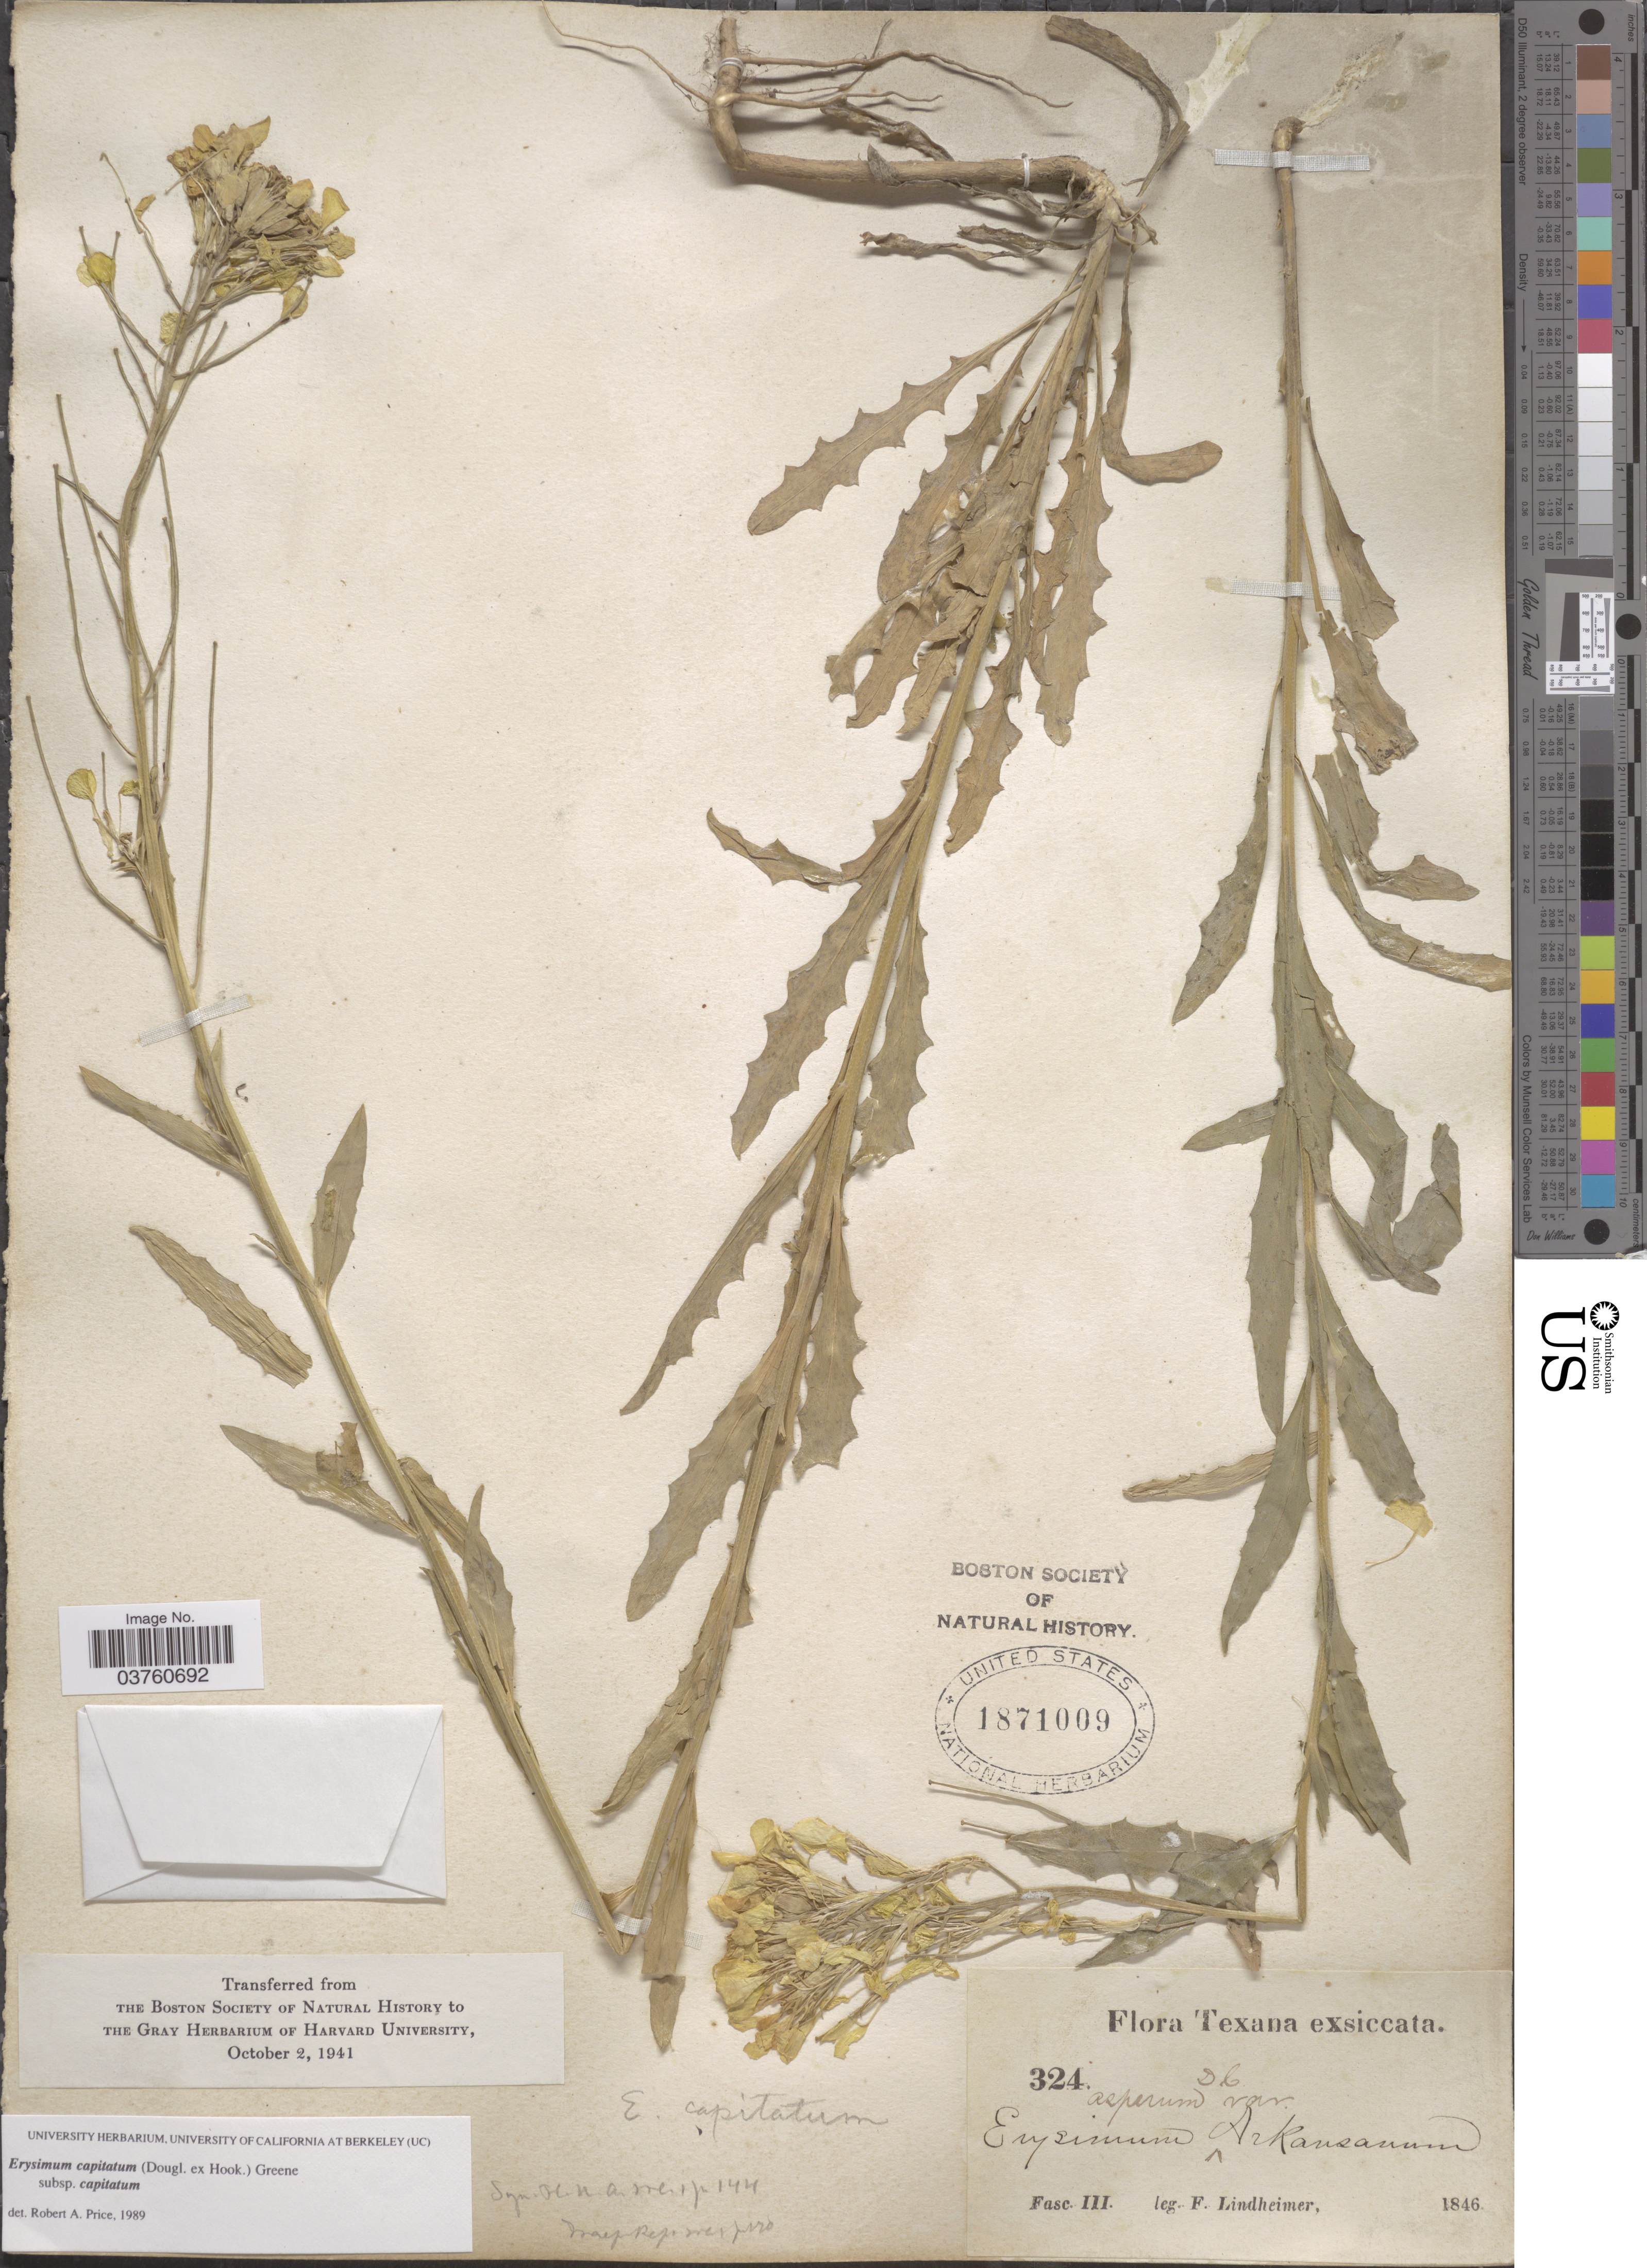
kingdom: Plantae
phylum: Tracheophyta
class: Magnoliopsida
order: Brassicales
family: Brassicaceae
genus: Erysimum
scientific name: Erysimum capitatum subsp. capitatum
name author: (Douglas ex Hook.) Greene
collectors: F. Lindheimer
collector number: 324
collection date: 1846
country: United States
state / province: Texas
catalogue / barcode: US 1871009